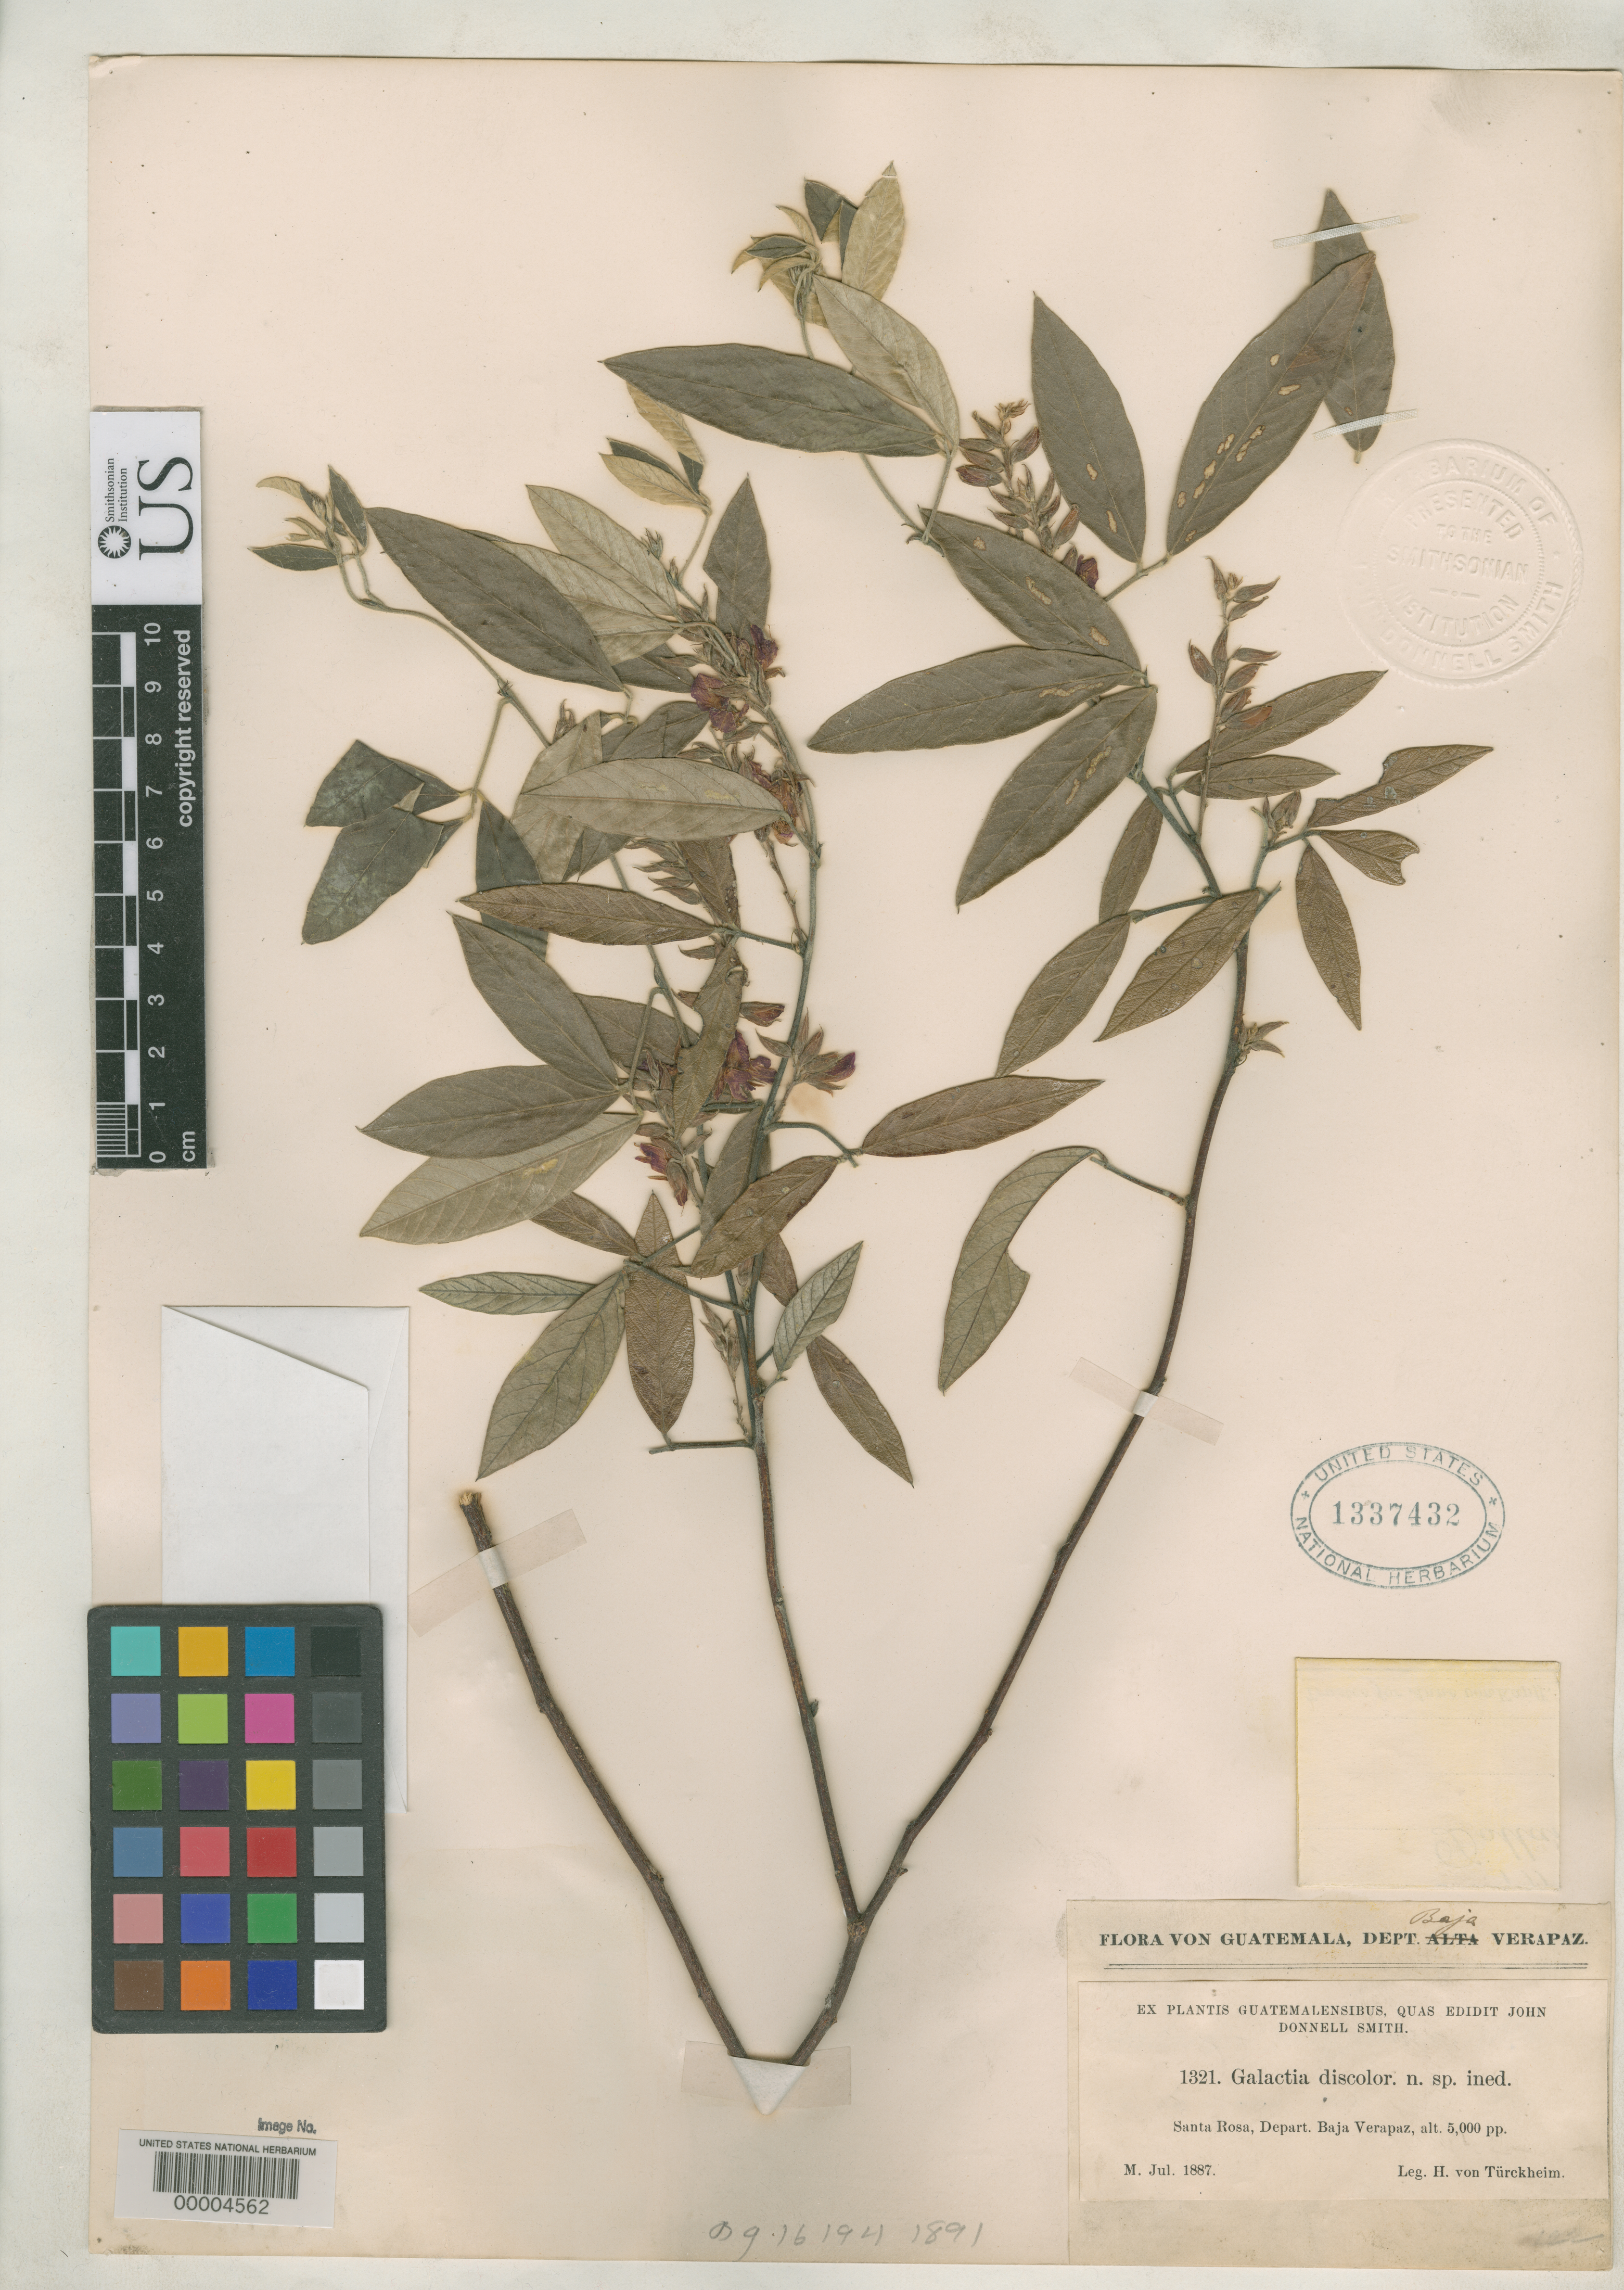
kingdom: Plantae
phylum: Tracheophyta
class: Magnoliopsida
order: Fabales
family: Fabaceae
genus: Galactia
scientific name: Galactia discolor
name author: Donn. Sm.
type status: Type Collection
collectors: H. von Türckheim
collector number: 1321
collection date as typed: Jul 1887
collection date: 1887-07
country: Guatemala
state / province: Baja Verapaz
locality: Santa Rosa.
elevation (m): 1524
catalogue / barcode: US 1337432